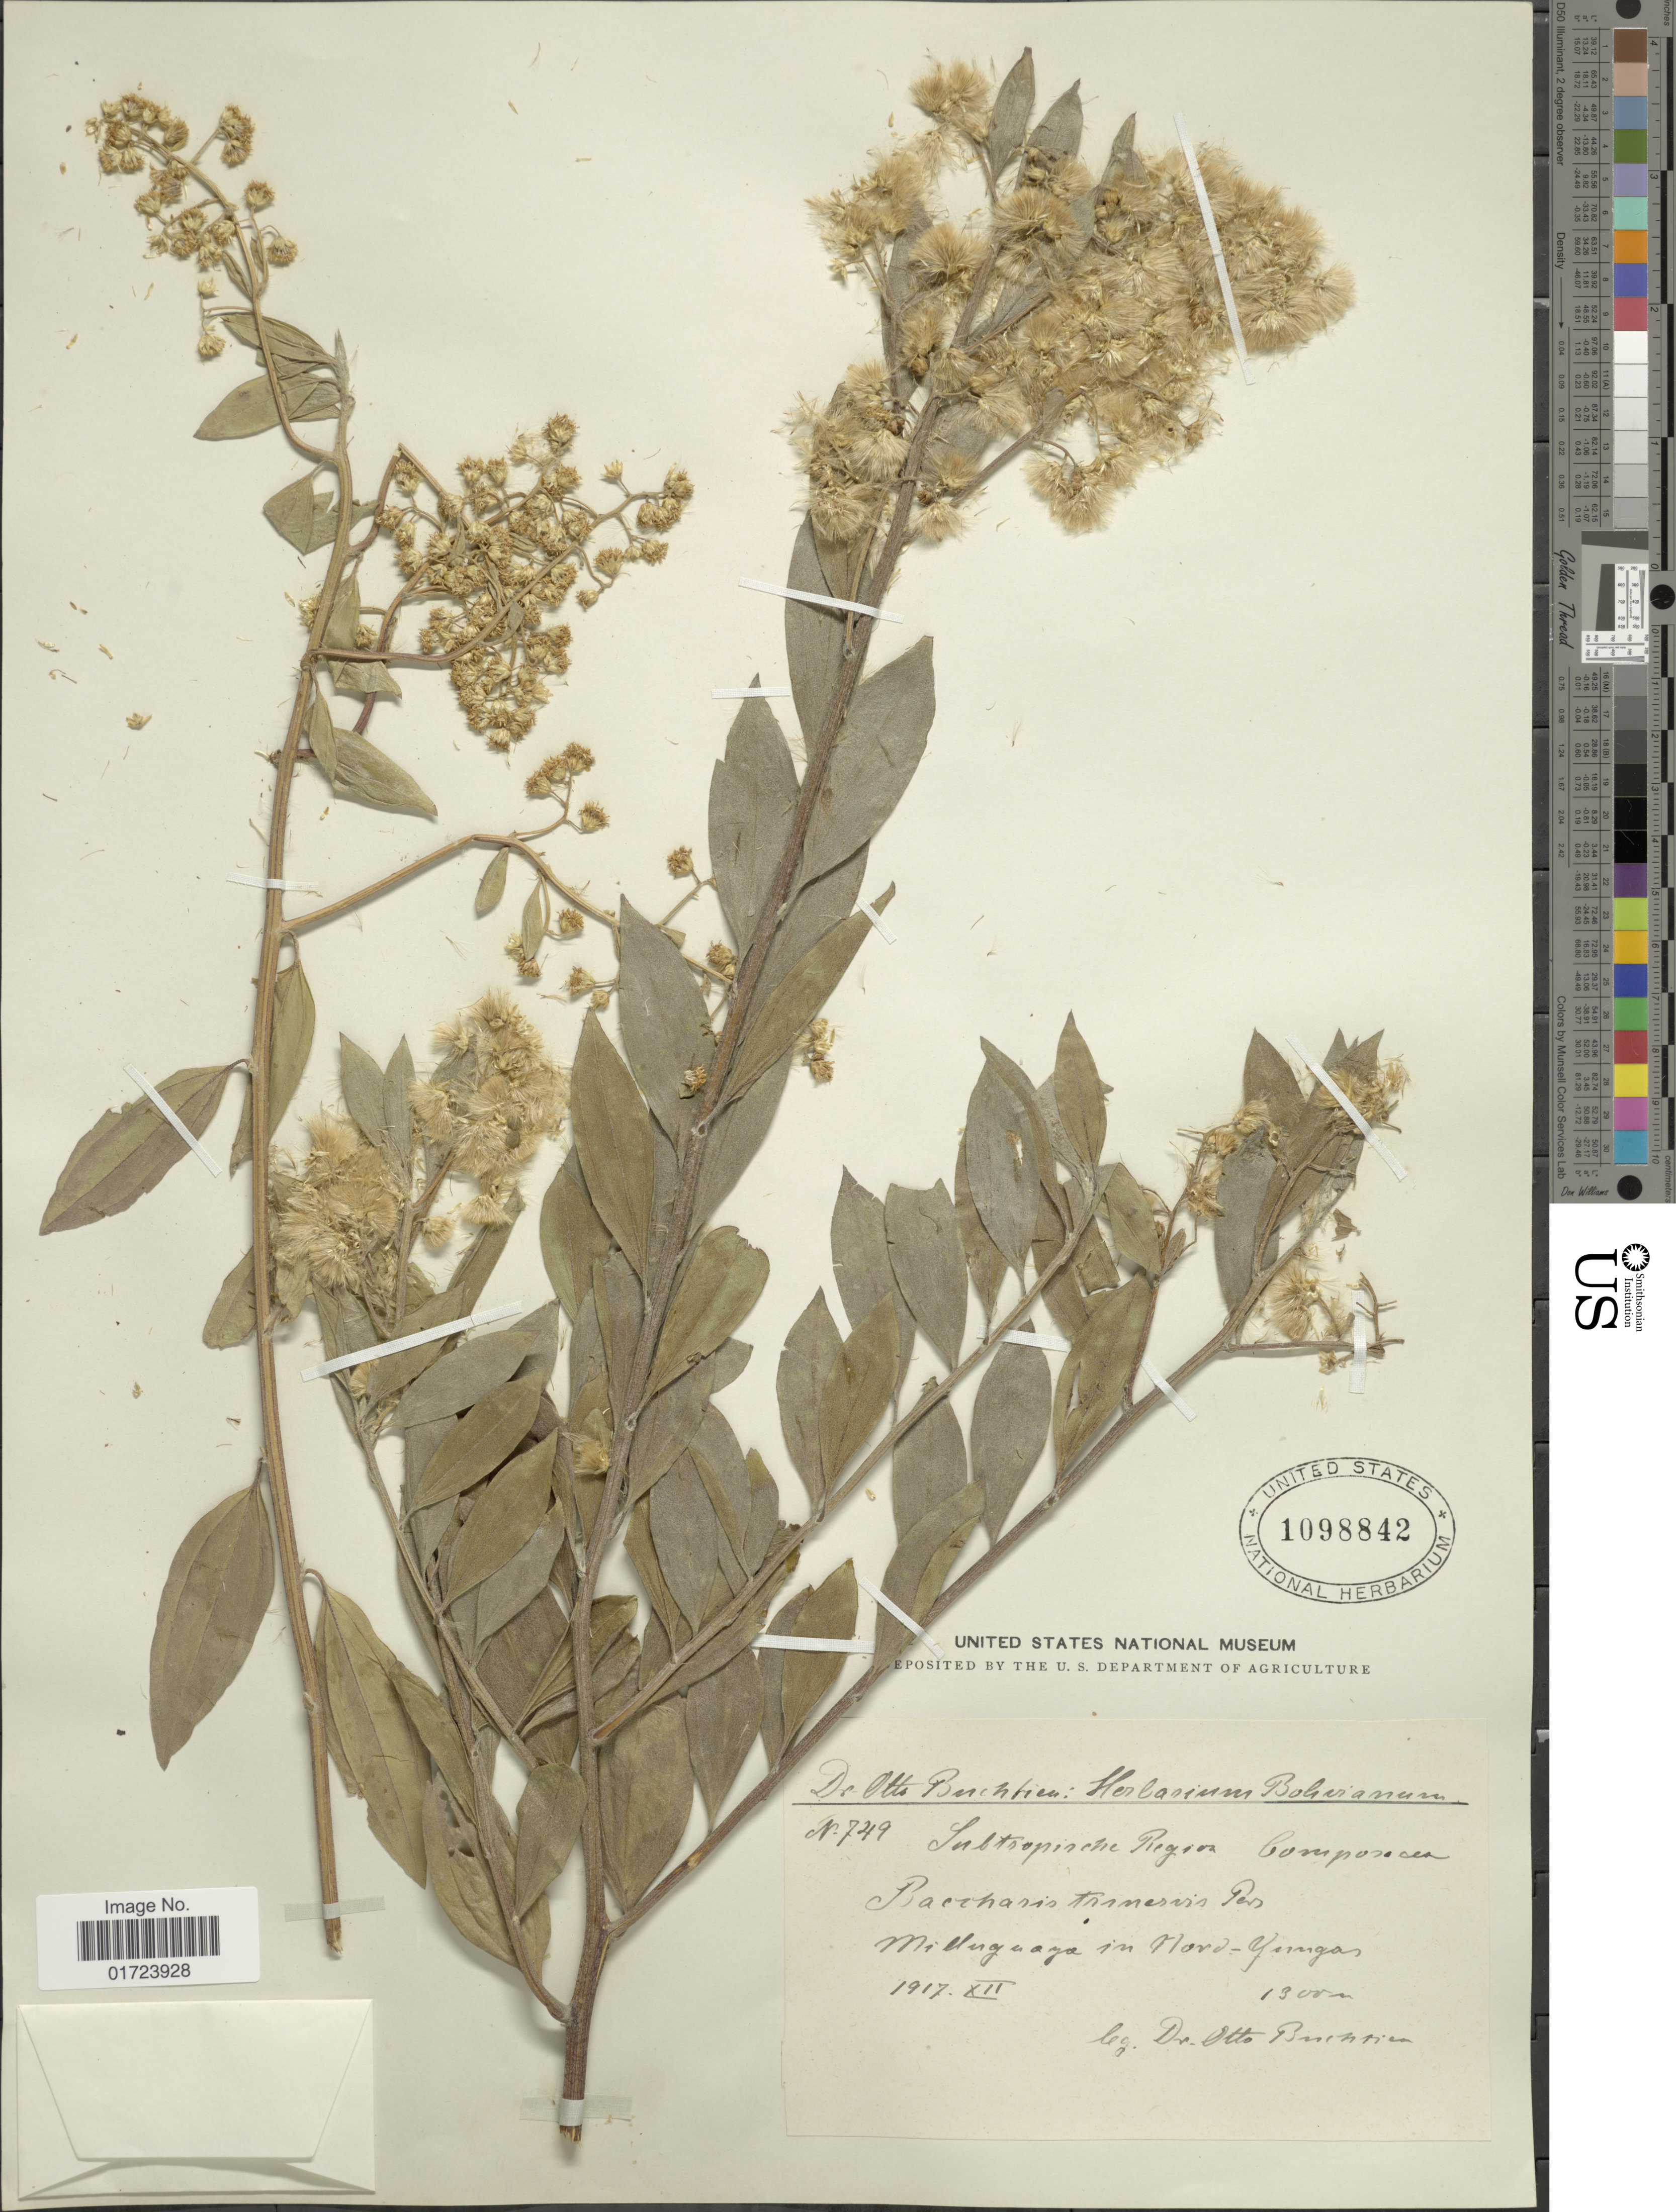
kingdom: Plantae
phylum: Tracheophyta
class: Magnoliopsida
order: Asterales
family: Asteraceae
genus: Baccharis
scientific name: Baccharis trinervis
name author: (Lam.) Pers.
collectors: O. Buchtien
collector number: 749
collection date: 1917-12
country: Bolivia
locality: Milluguaya in Norrd-Yungas.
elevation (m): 1300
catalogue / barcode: US 1098842